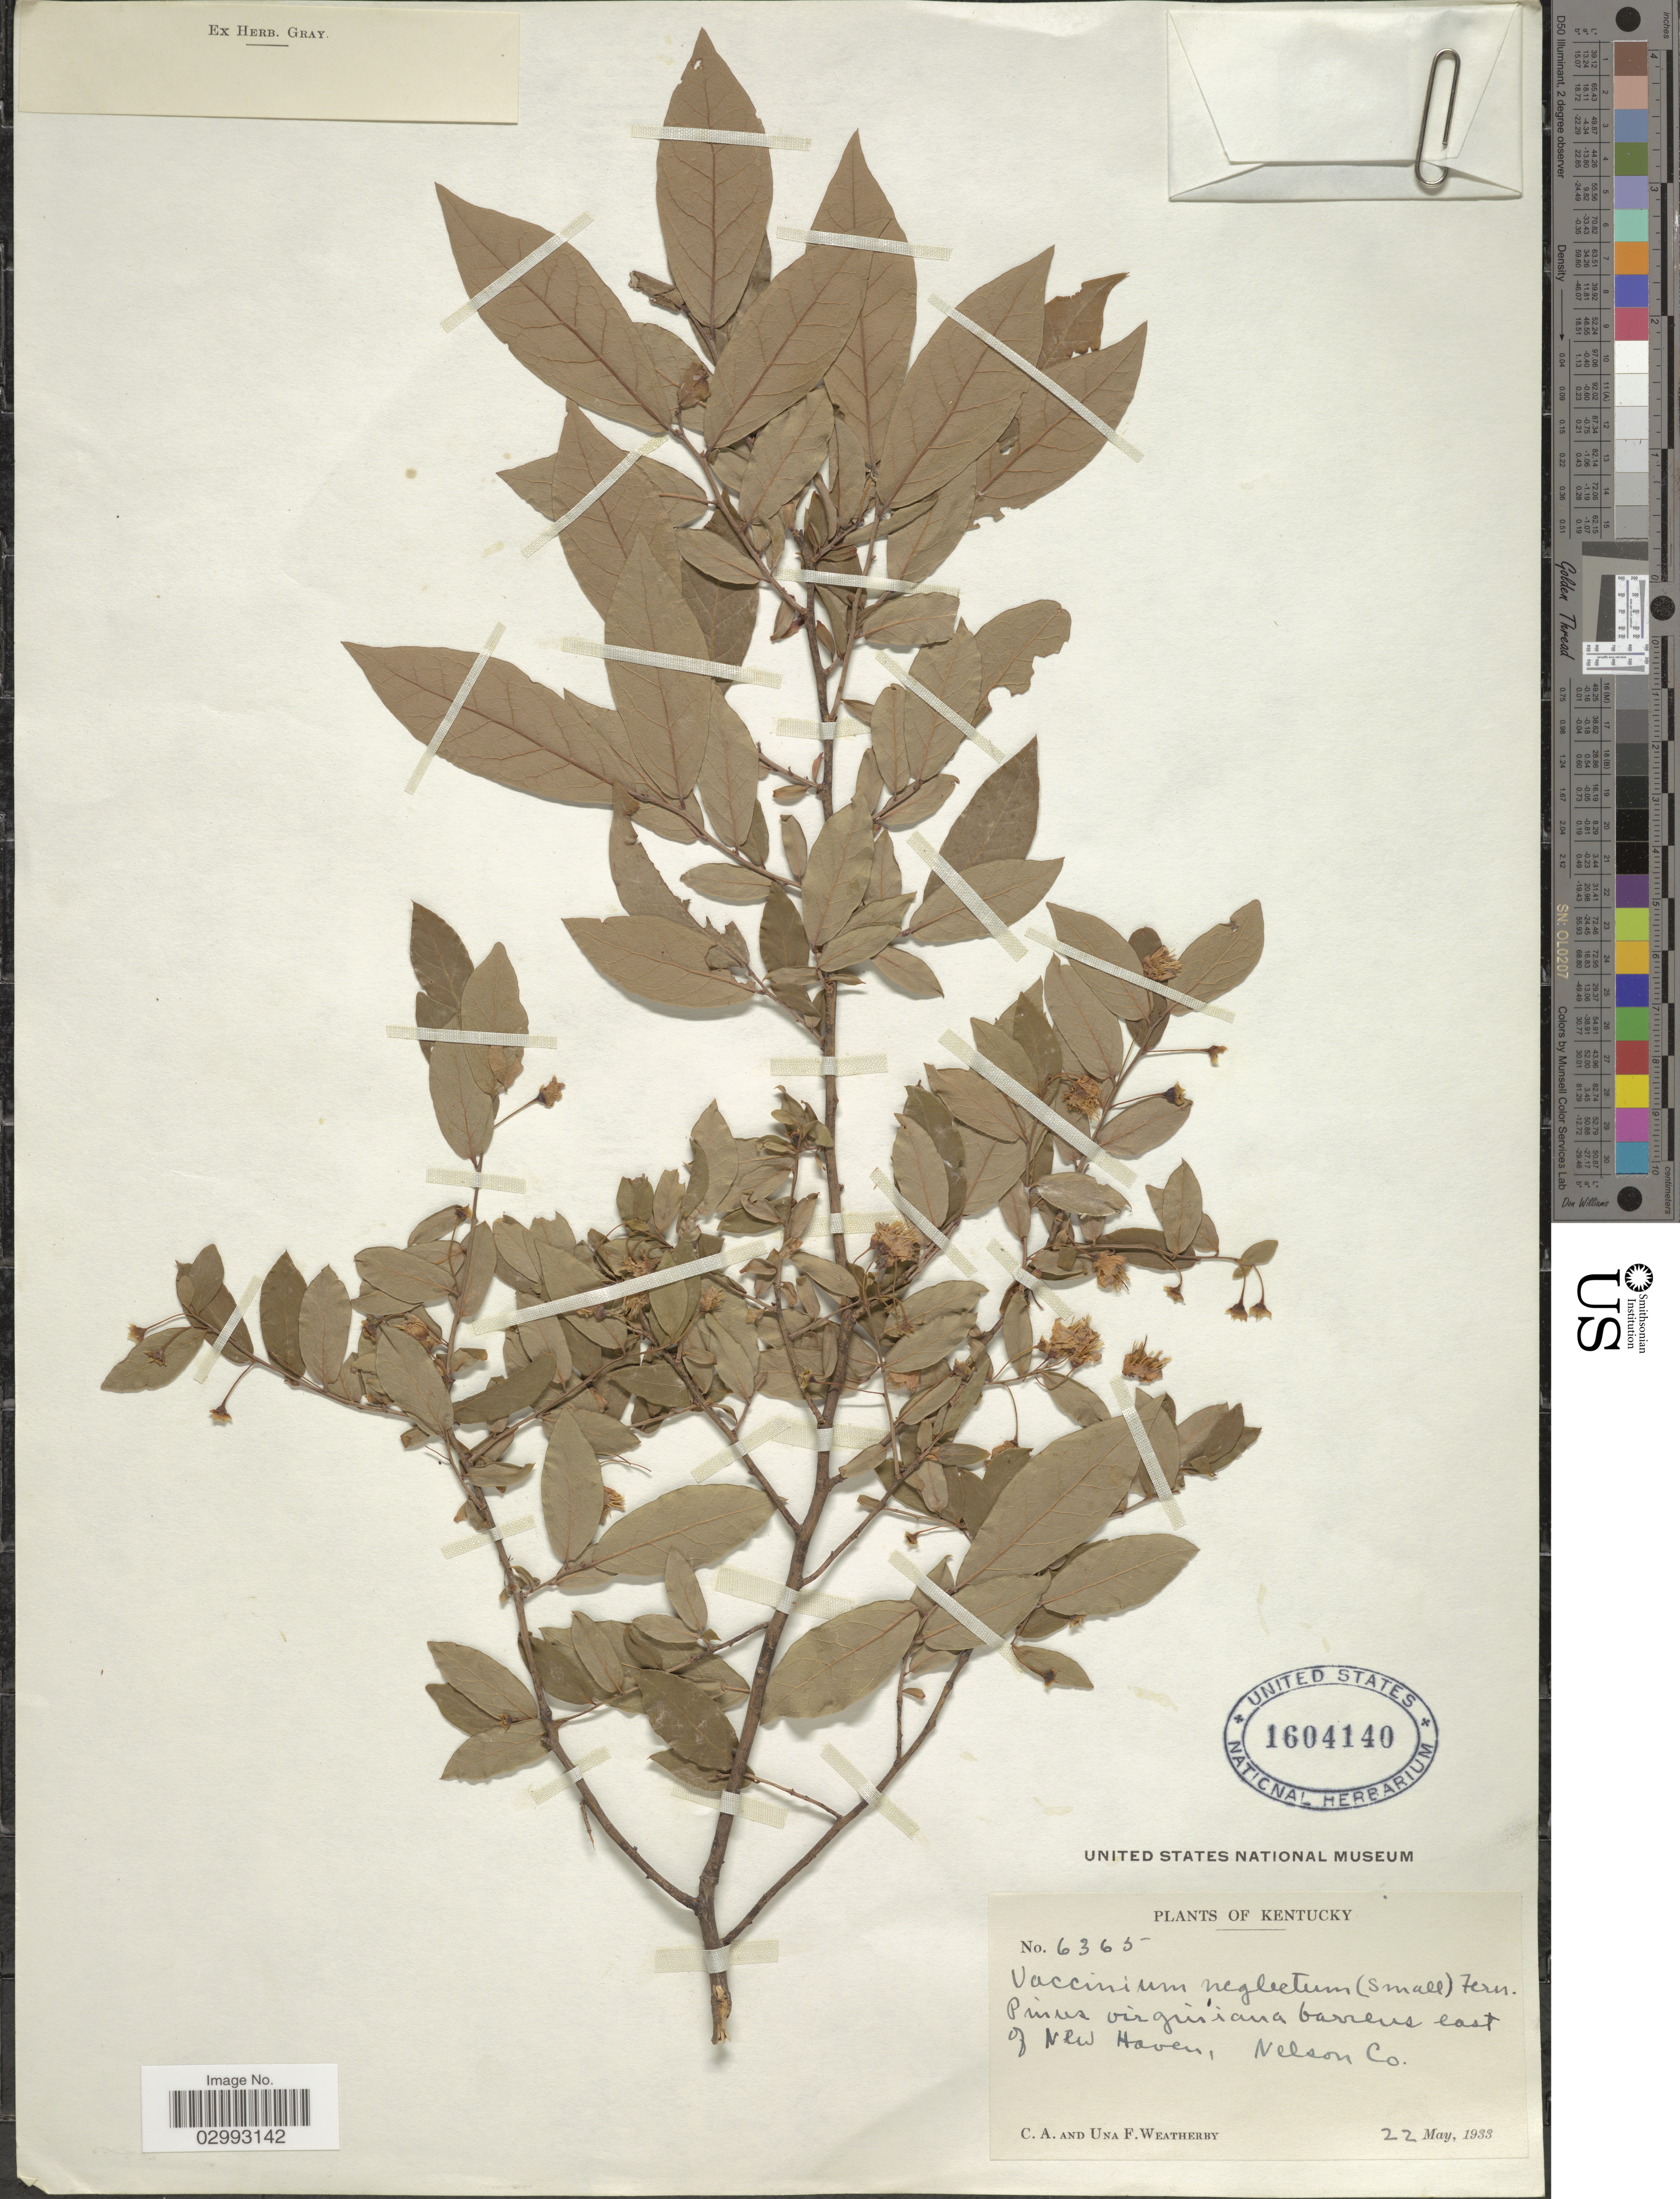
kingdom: Plantae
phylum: Tracheophyta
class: Magnoliopsida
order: Ericales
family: Ericaceae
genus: Polycodium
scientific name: Polycodium neglectum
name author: Small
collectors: C. A. Weatherby & U. Weatherby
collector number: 6365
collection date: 1933-05-25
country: United States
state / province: Kentucky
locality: East of New Haven, Nelson Co.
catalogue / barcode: US 1604140